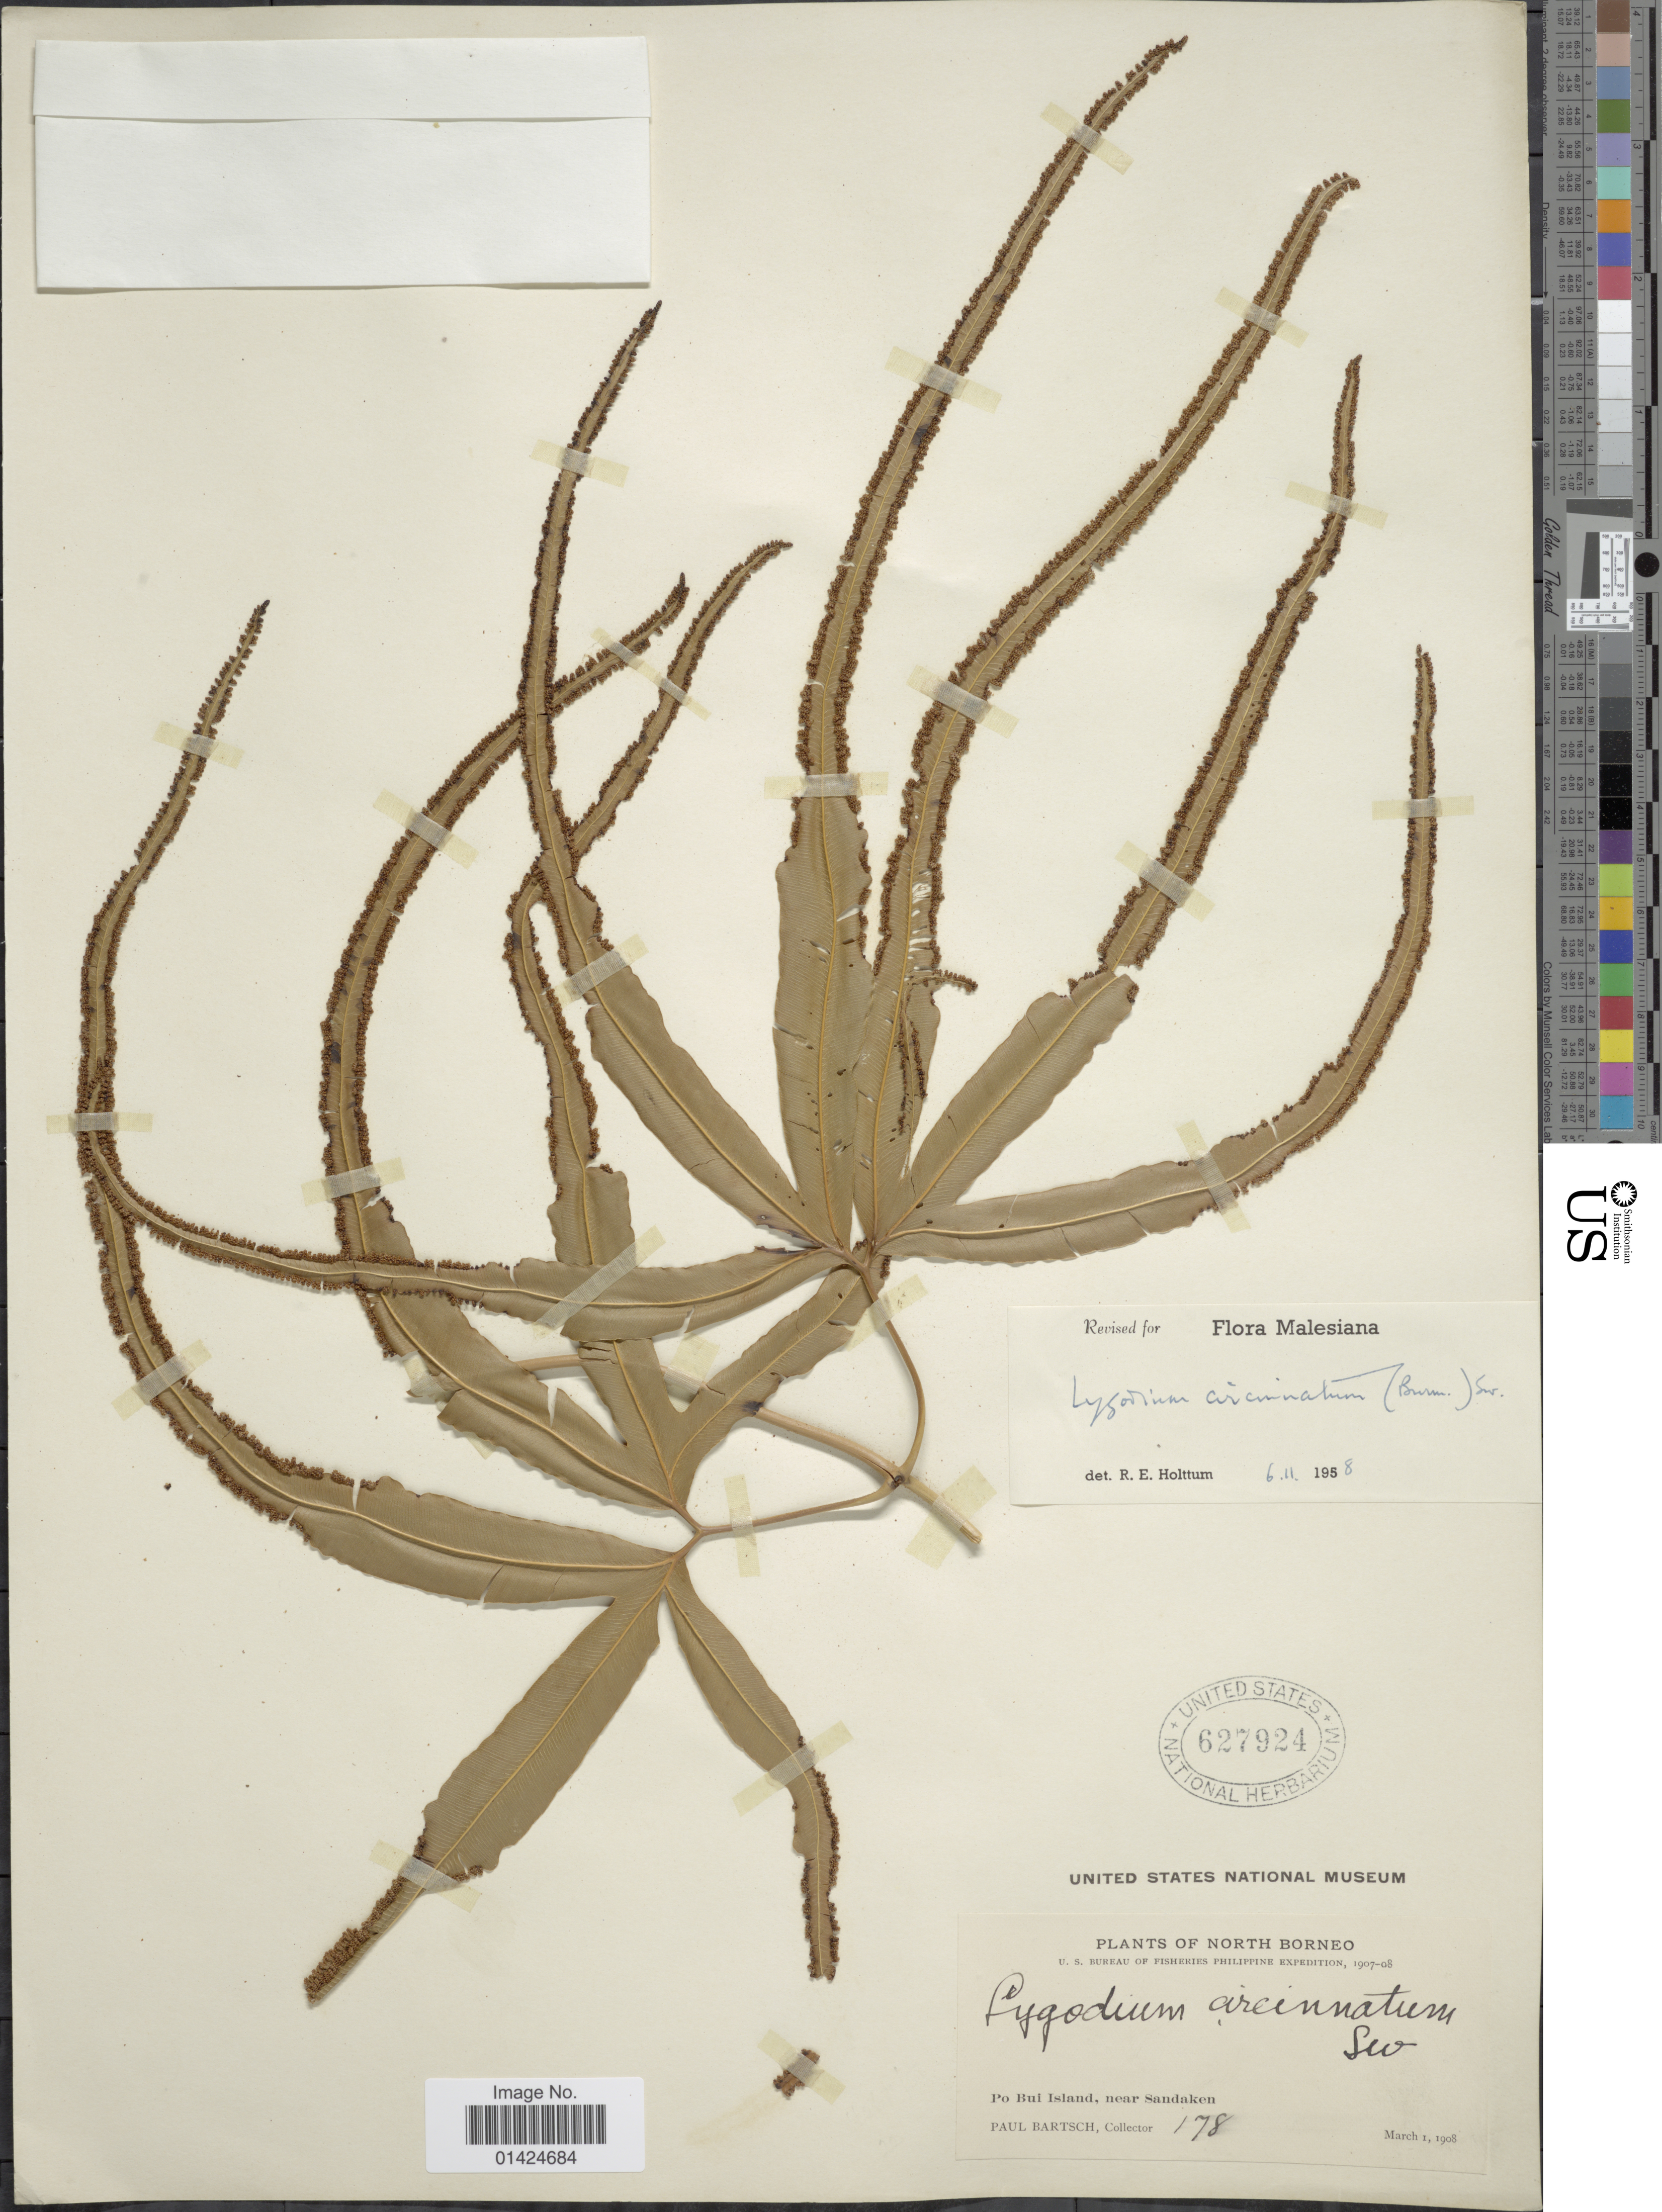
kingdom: Plantae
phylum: Tracheophyta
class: Polypodiopsida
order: Schizaeales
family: Lygodiaceae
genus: Lygodium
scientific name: Lygodium circinnatum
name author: (Burm. f.) Sw.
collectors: P. Bartsch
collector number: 178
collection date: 1908-03-01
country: Malaysia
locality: North Borneo, Po Bui Island, near Sandakan.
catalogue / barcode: US 627924